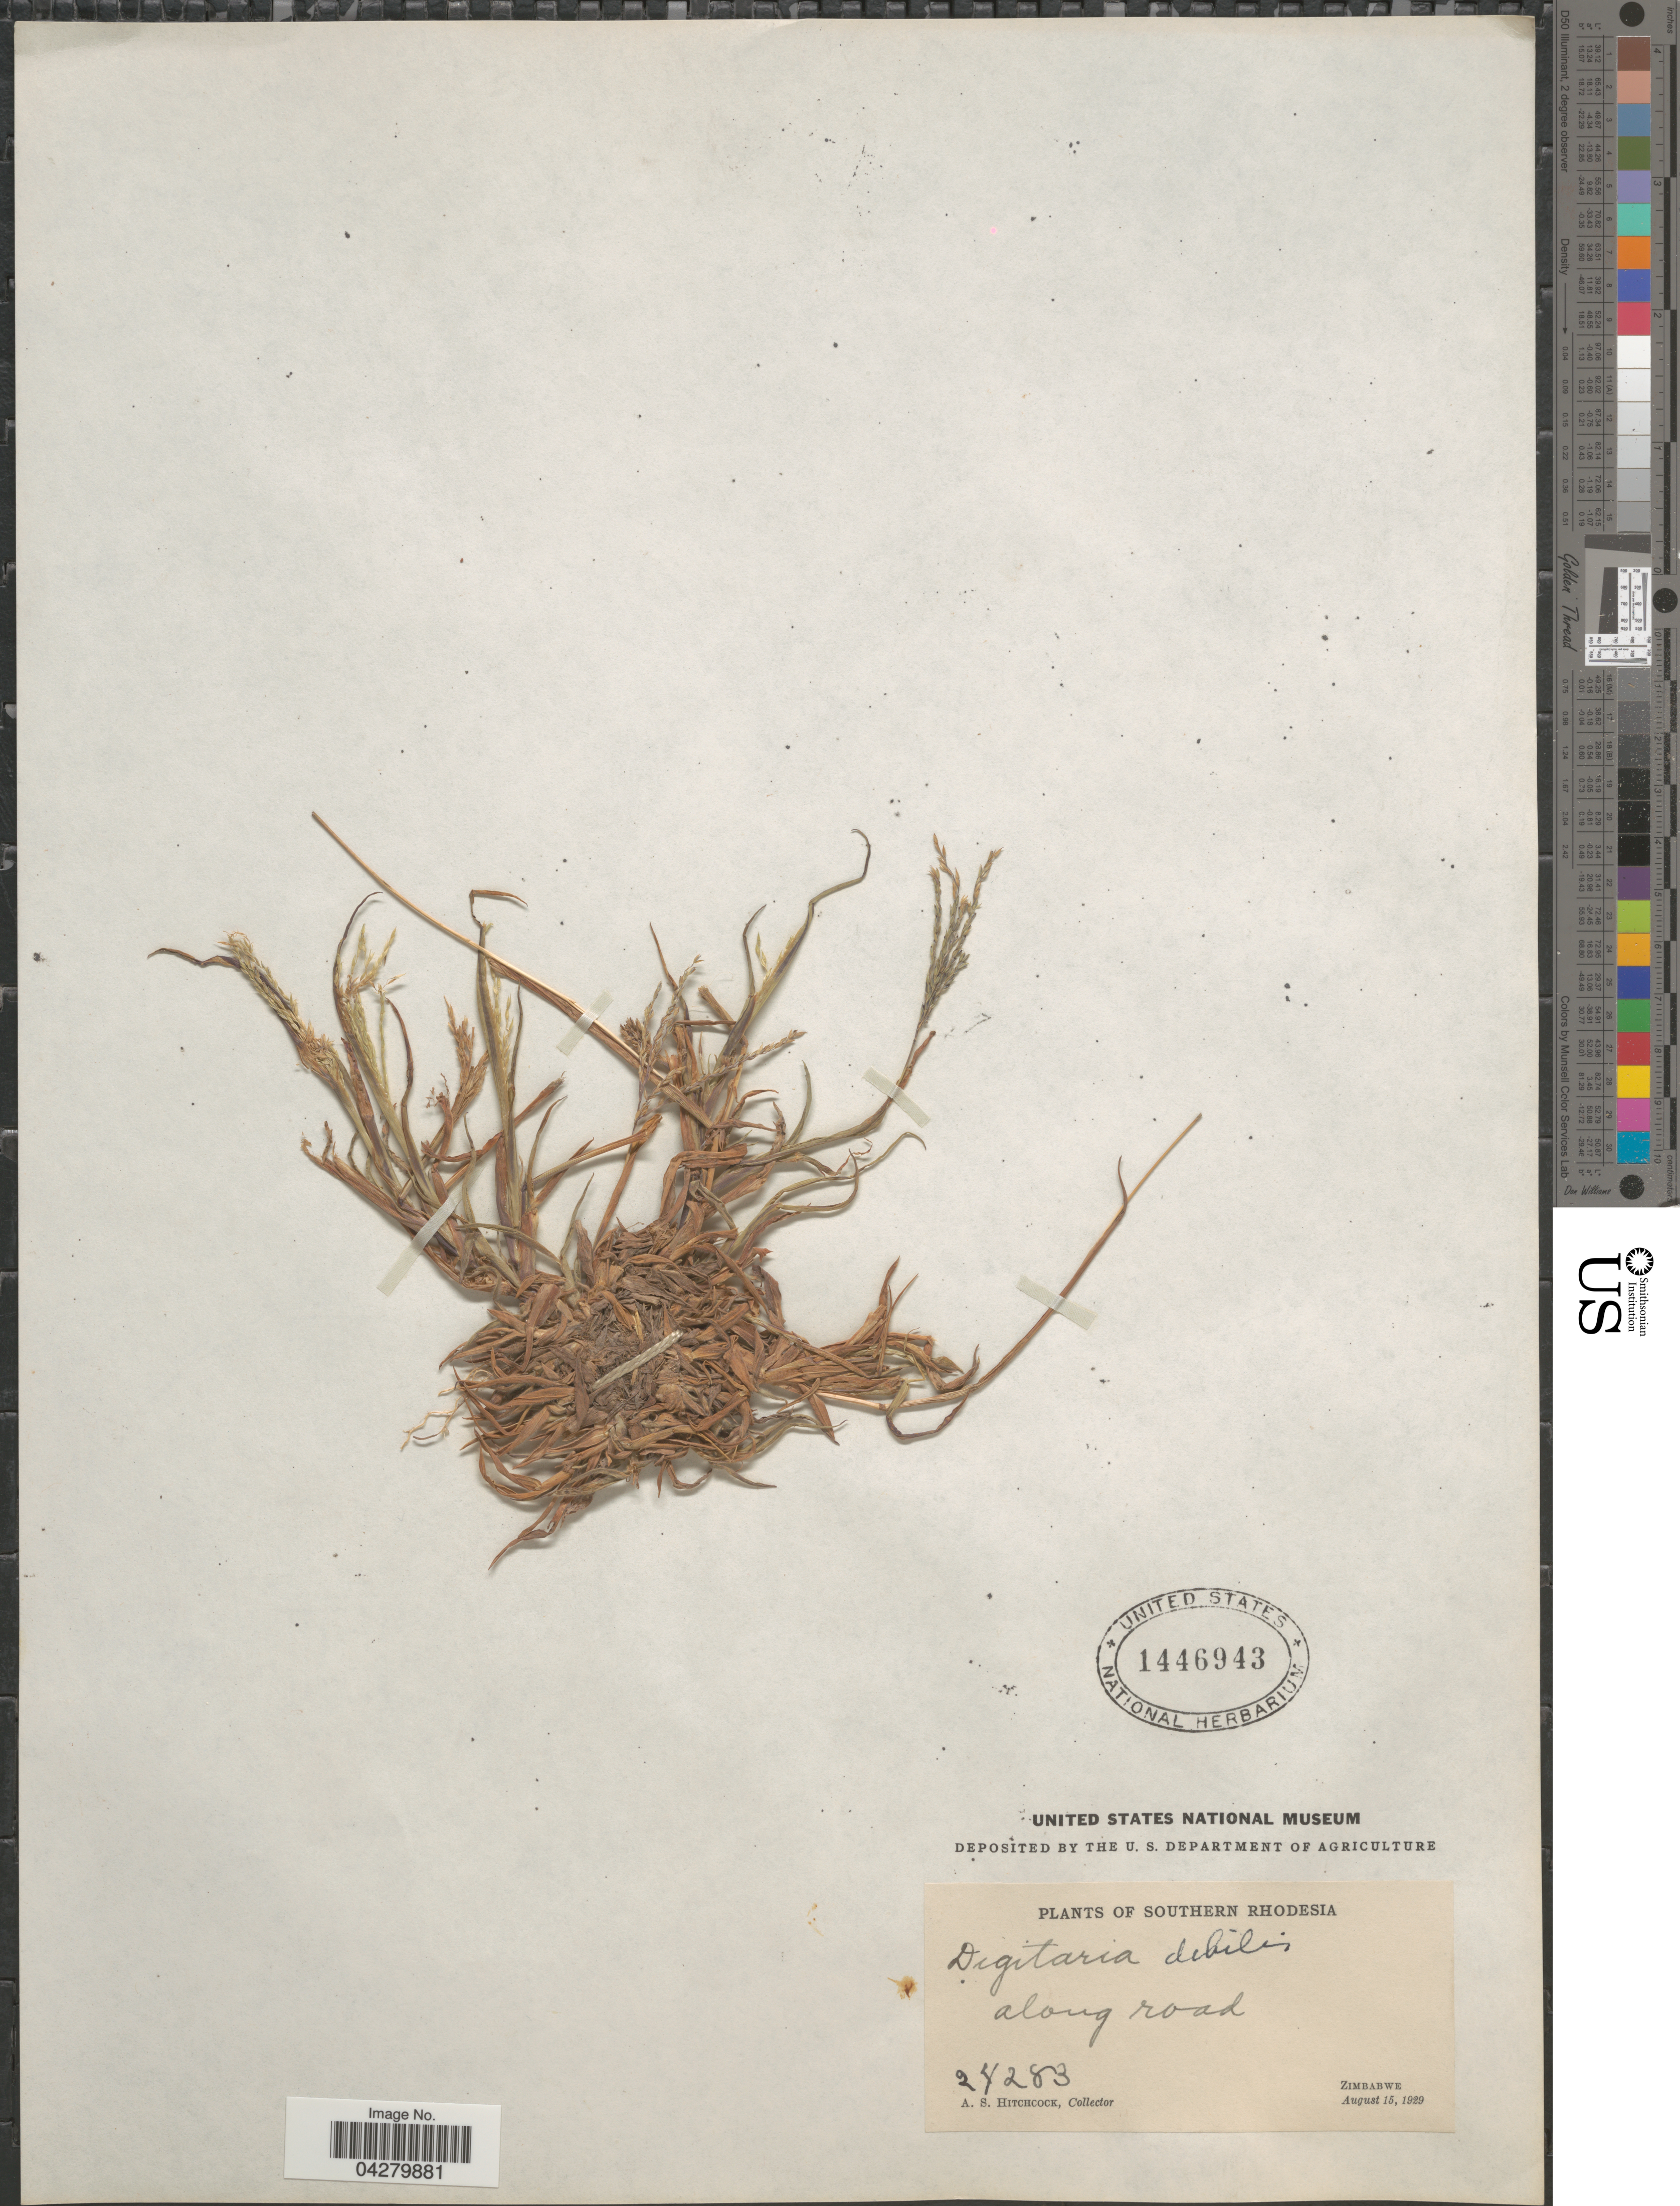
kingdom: Plantae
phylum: Tracheophyta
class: Liliopsida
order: Poales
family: Poaceae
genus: Digitaria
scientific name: Digitaria debilis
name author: (Desf.) Willd.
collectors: A. S. Hitchcock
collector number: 24283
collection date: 1929-08-15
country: Zimbabwe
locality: Southern Rhodesia. Along road.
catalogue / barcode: US 1446943